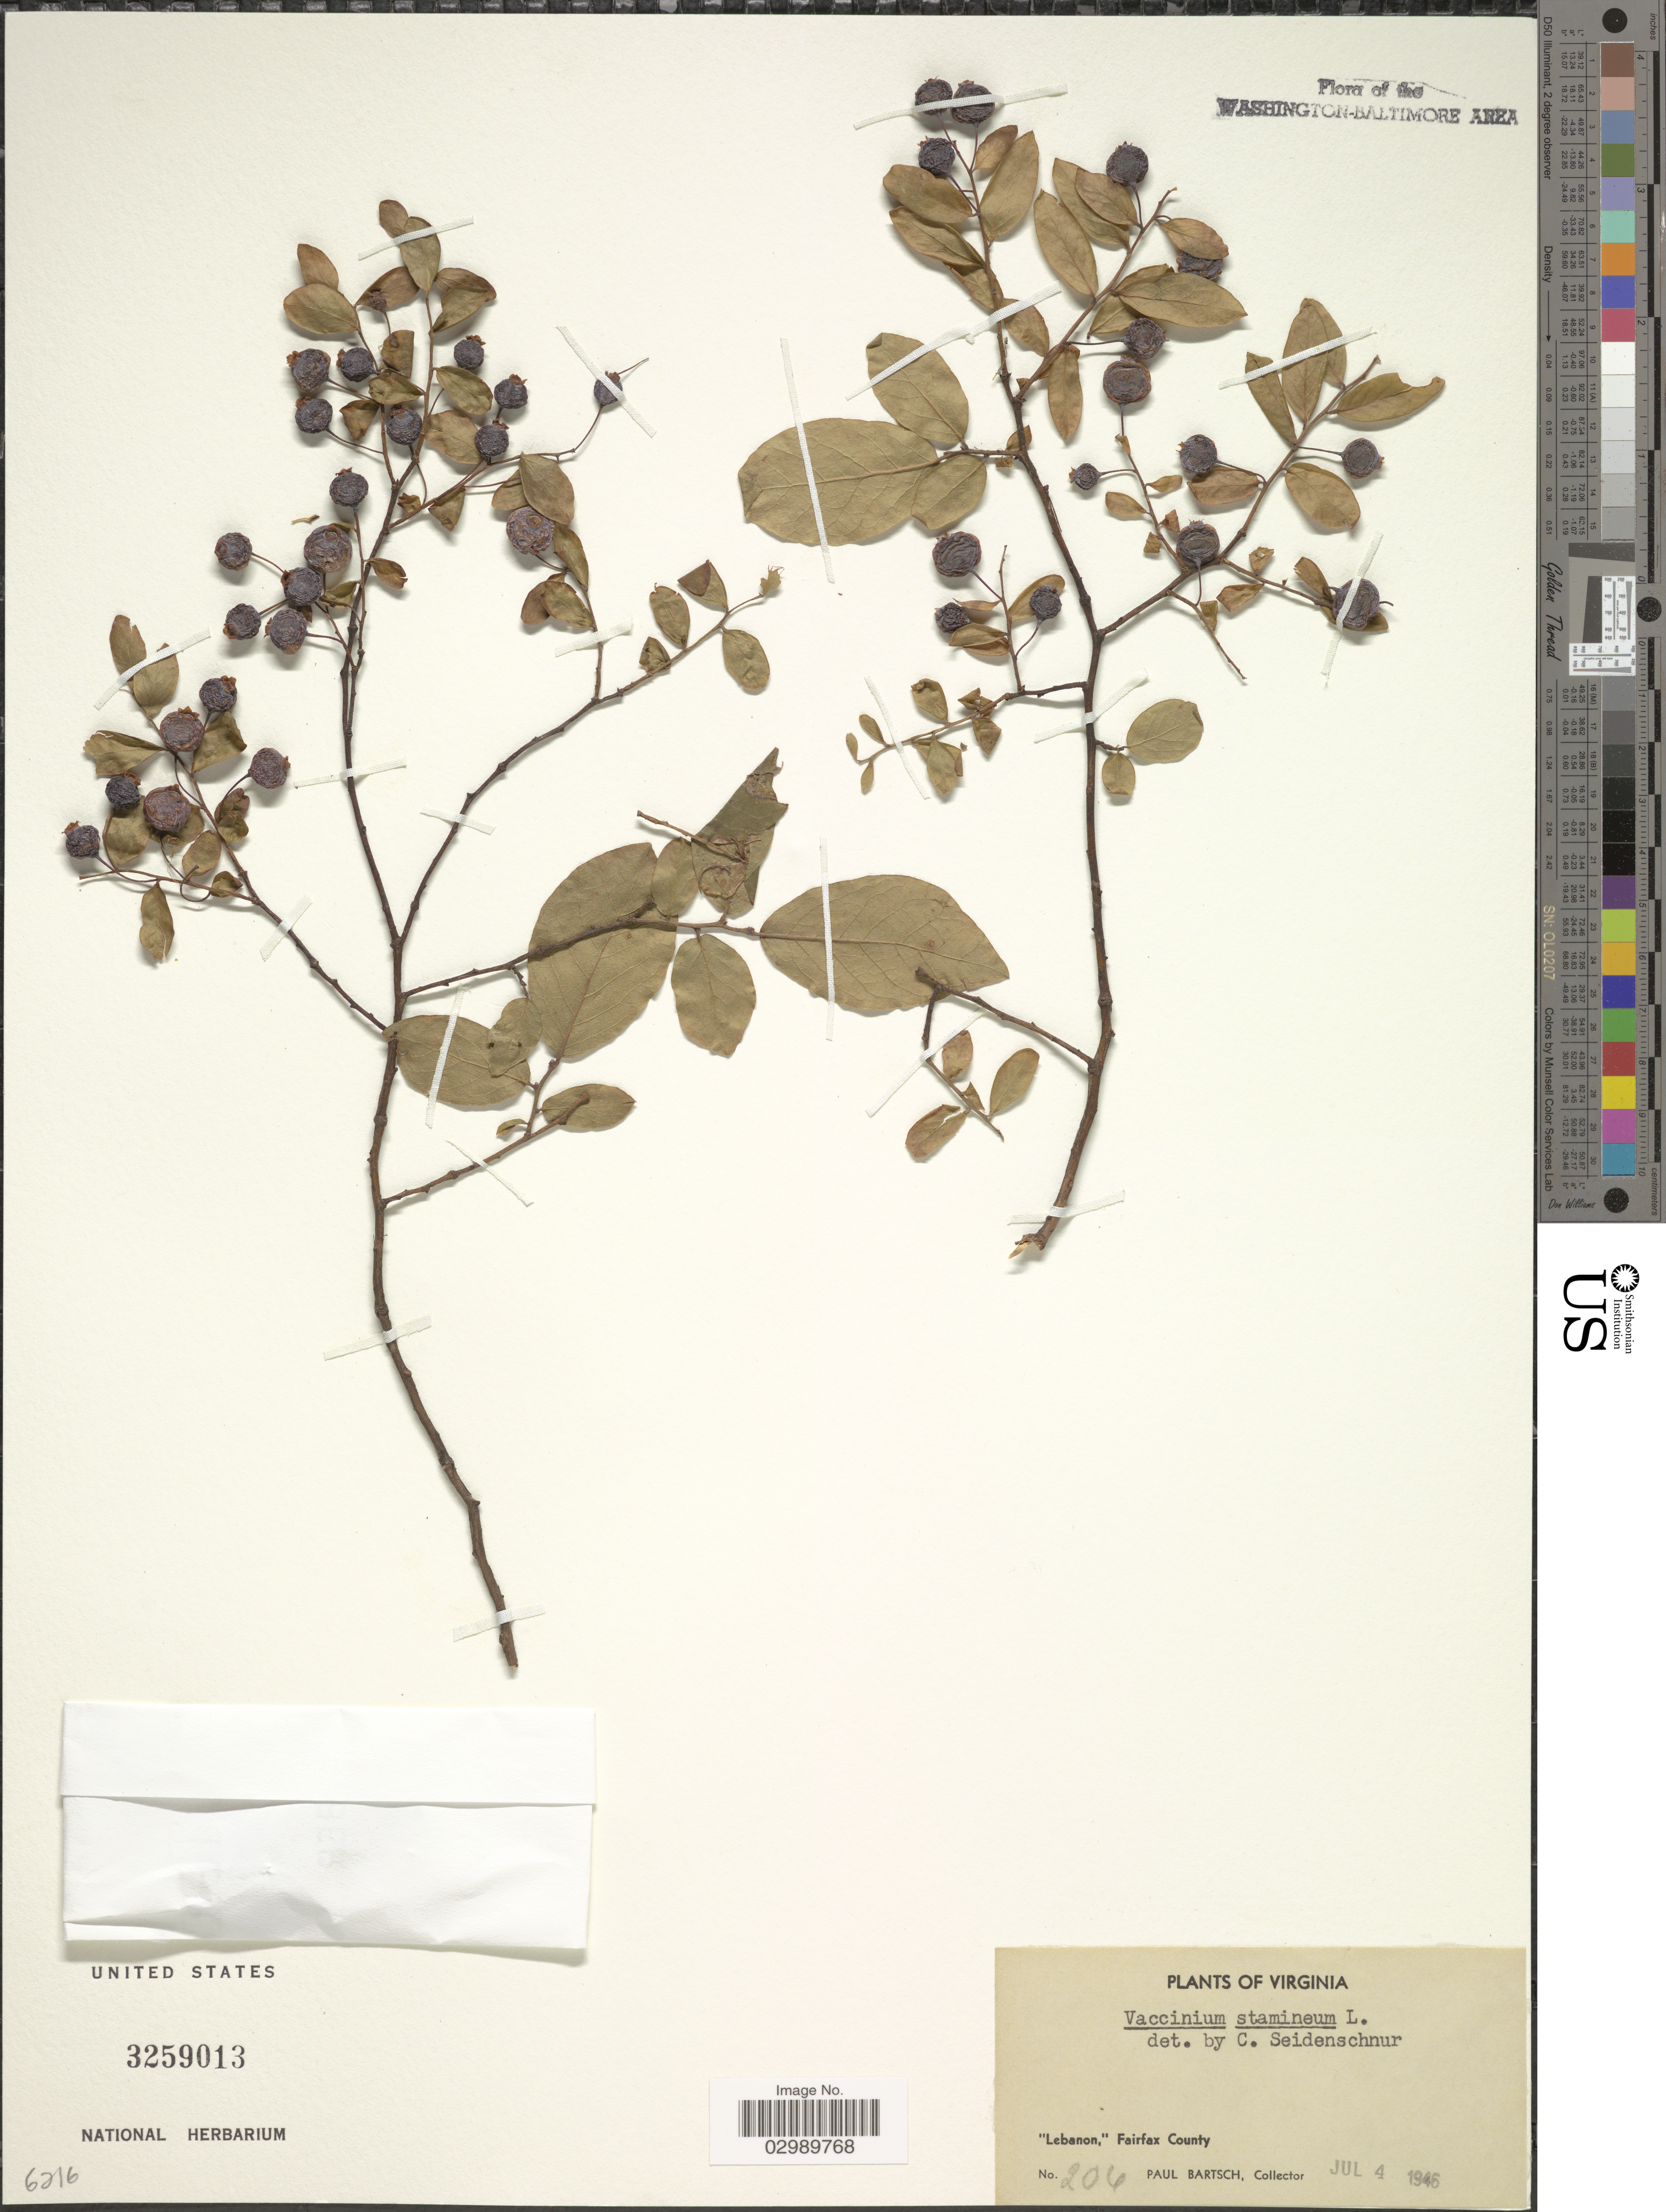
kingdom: Plantae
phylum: Tracheophyta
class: Magnoliopsida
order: Ericales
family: Ericaceae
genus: Vaccinium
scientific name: Vaccinium stamineum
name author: L.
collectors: P. Bartsch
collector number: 204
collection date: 1946-07-04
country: United States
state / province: Virginia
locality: Lebanon,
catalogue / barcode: US 3259013